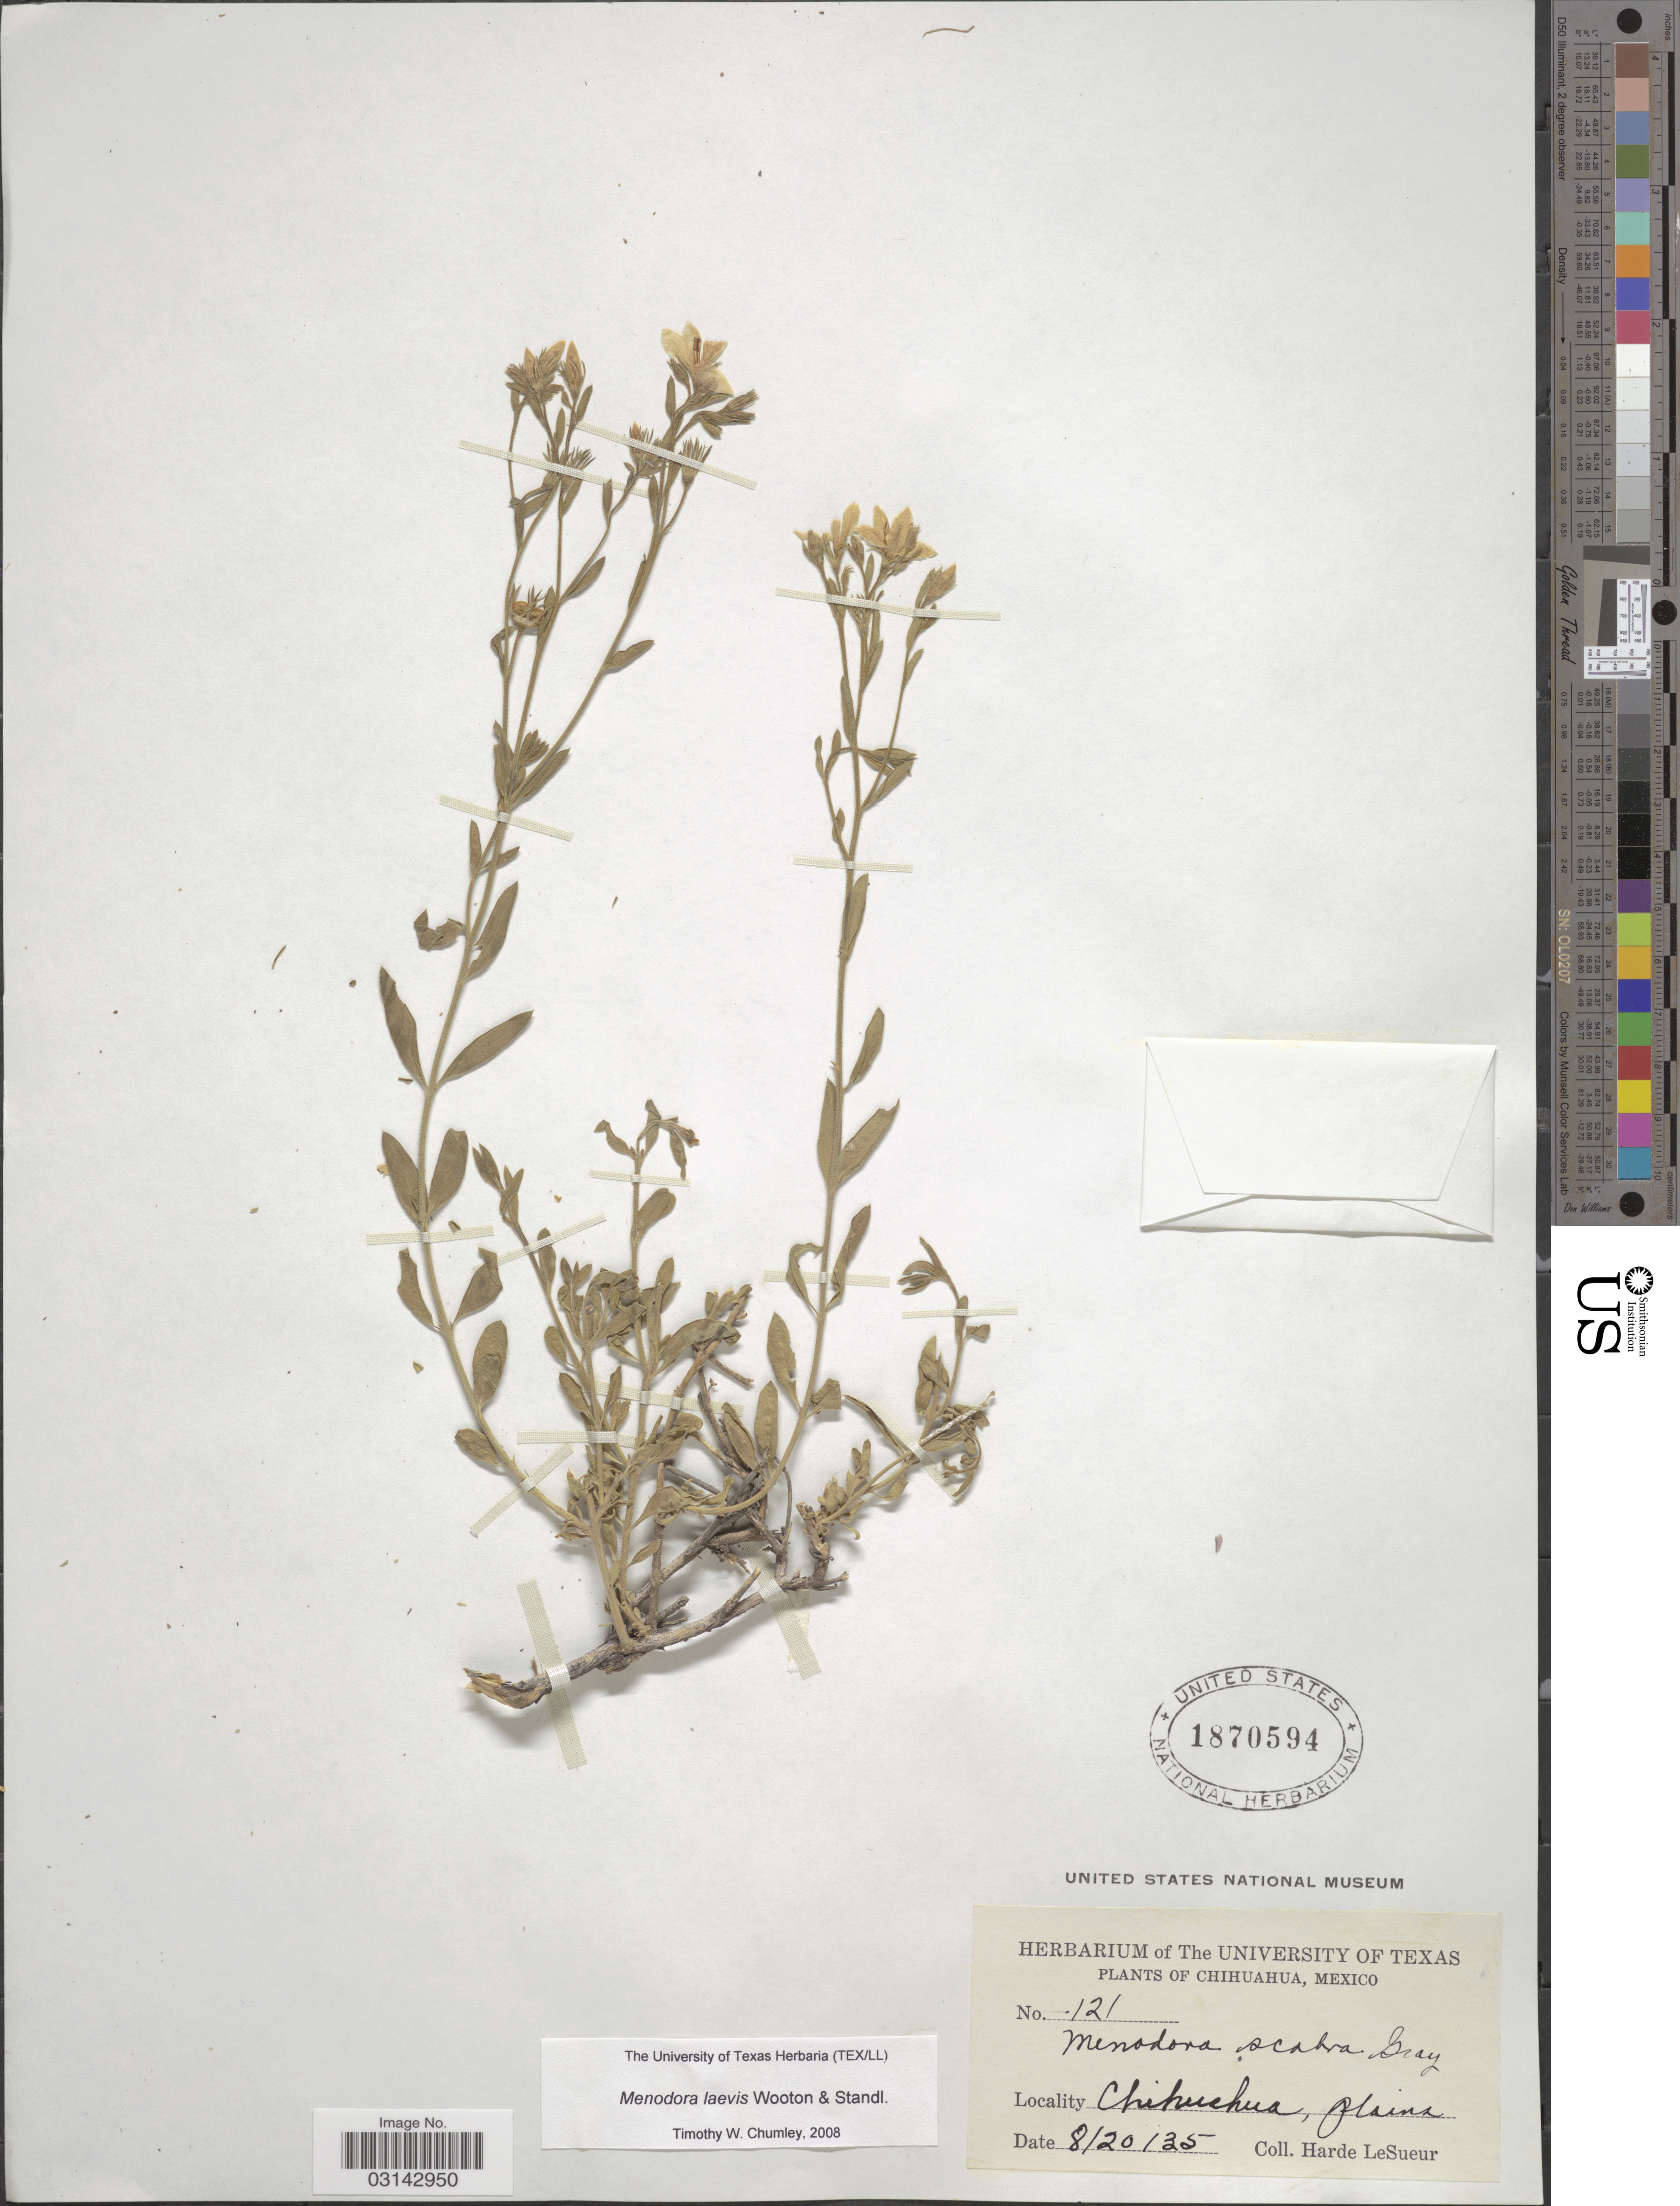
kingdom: Plantae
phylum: Tracheophyta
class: Magnoliopsida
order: Lamiales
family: Oleaceae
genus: Menodora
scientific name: Menodora laevis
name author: Wooton & Standl.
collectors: H. LeSueur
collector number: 121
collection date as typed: Transcribed d/m/y: 20/8/35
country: Mexico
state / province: Chihuahua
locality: Plains.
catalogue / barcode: US 1870594